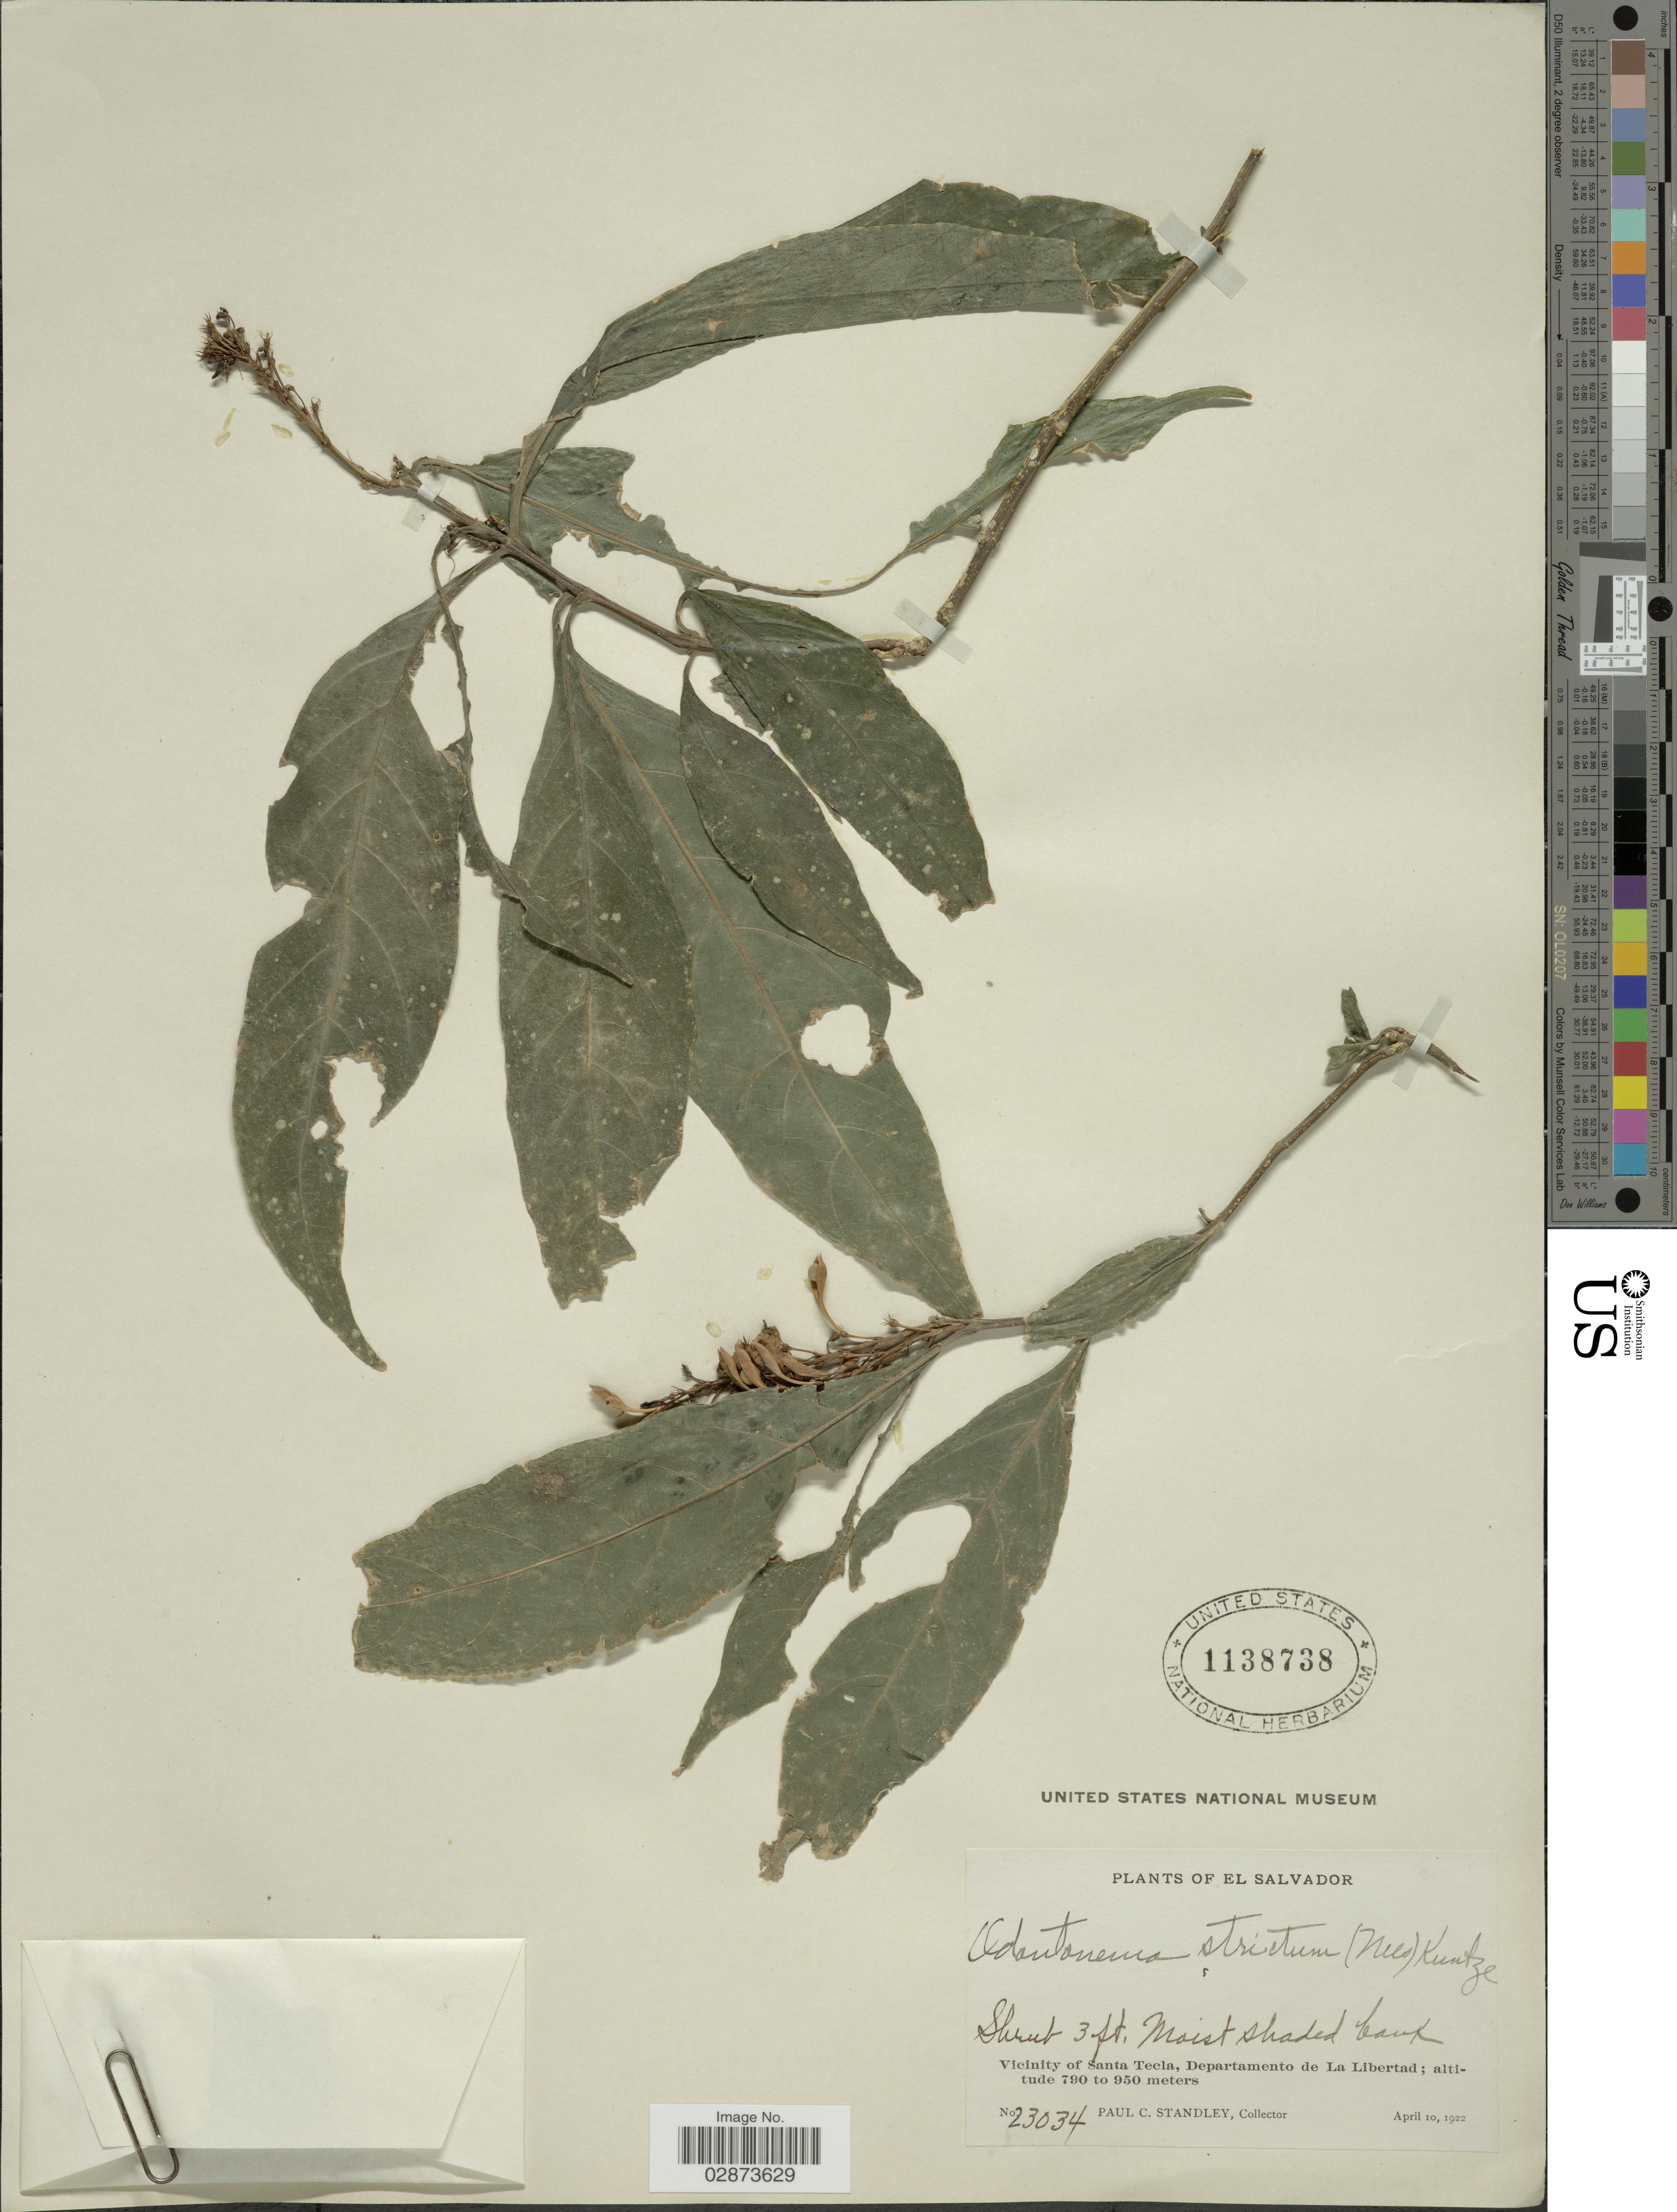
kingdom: Plantae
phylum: Tracheophyta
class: Magnoliopsida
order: Lamiales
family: Acanthaceae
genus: Odontonema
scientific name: Odontonema tubaeforme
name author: (Bertol.) Kuntze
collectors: P. C. Standley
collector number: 23034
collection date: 1922-04-10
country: El Salvador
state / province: La Libertad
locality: Vicinity of Santa Tecla, Departamento de La Libertad.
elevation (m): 790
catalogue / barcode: US 1138738